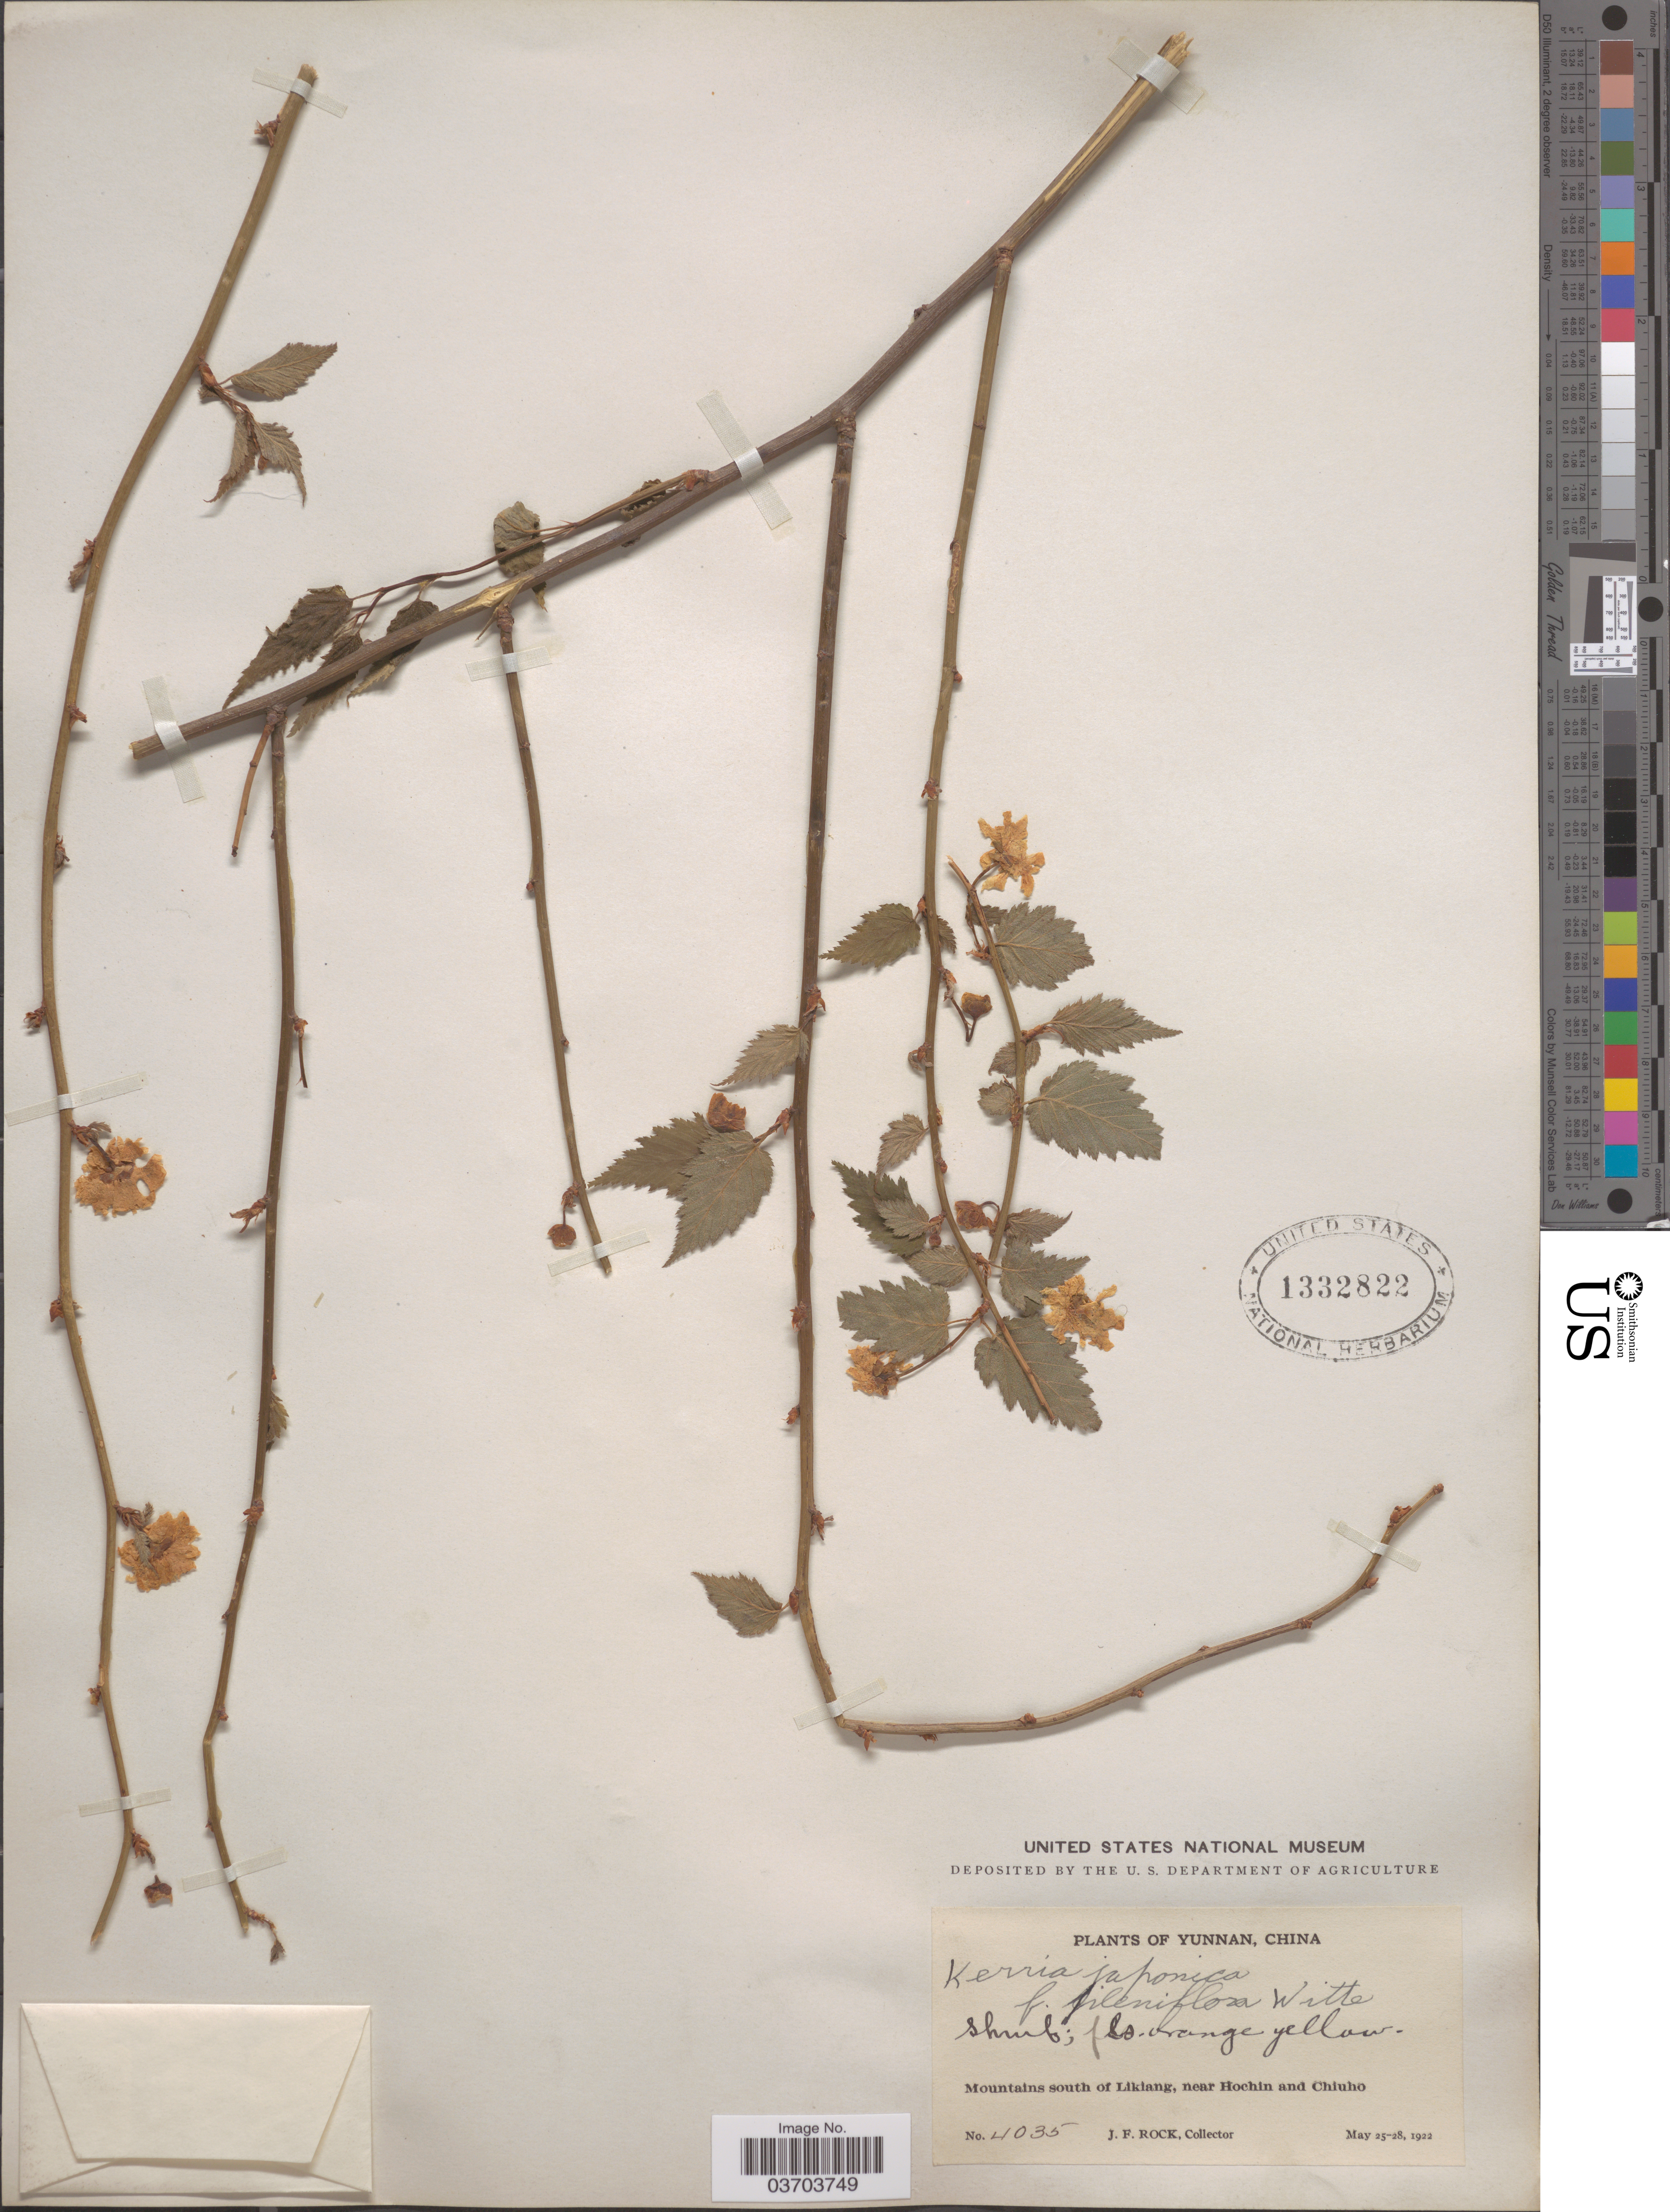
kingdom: Plantae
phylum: Tracheophyta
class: Magnoliopsida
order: Rosales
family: Rosaceae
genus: Kerria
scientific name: Kerria japonica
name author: (L.) DC.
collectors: J. Rock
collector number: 4035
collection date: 1922-05-25/1922-05-28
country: China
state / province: Yunnan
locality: Mountains south of Likiang, near Hochin and Chiuko.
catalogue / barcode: US 1332822